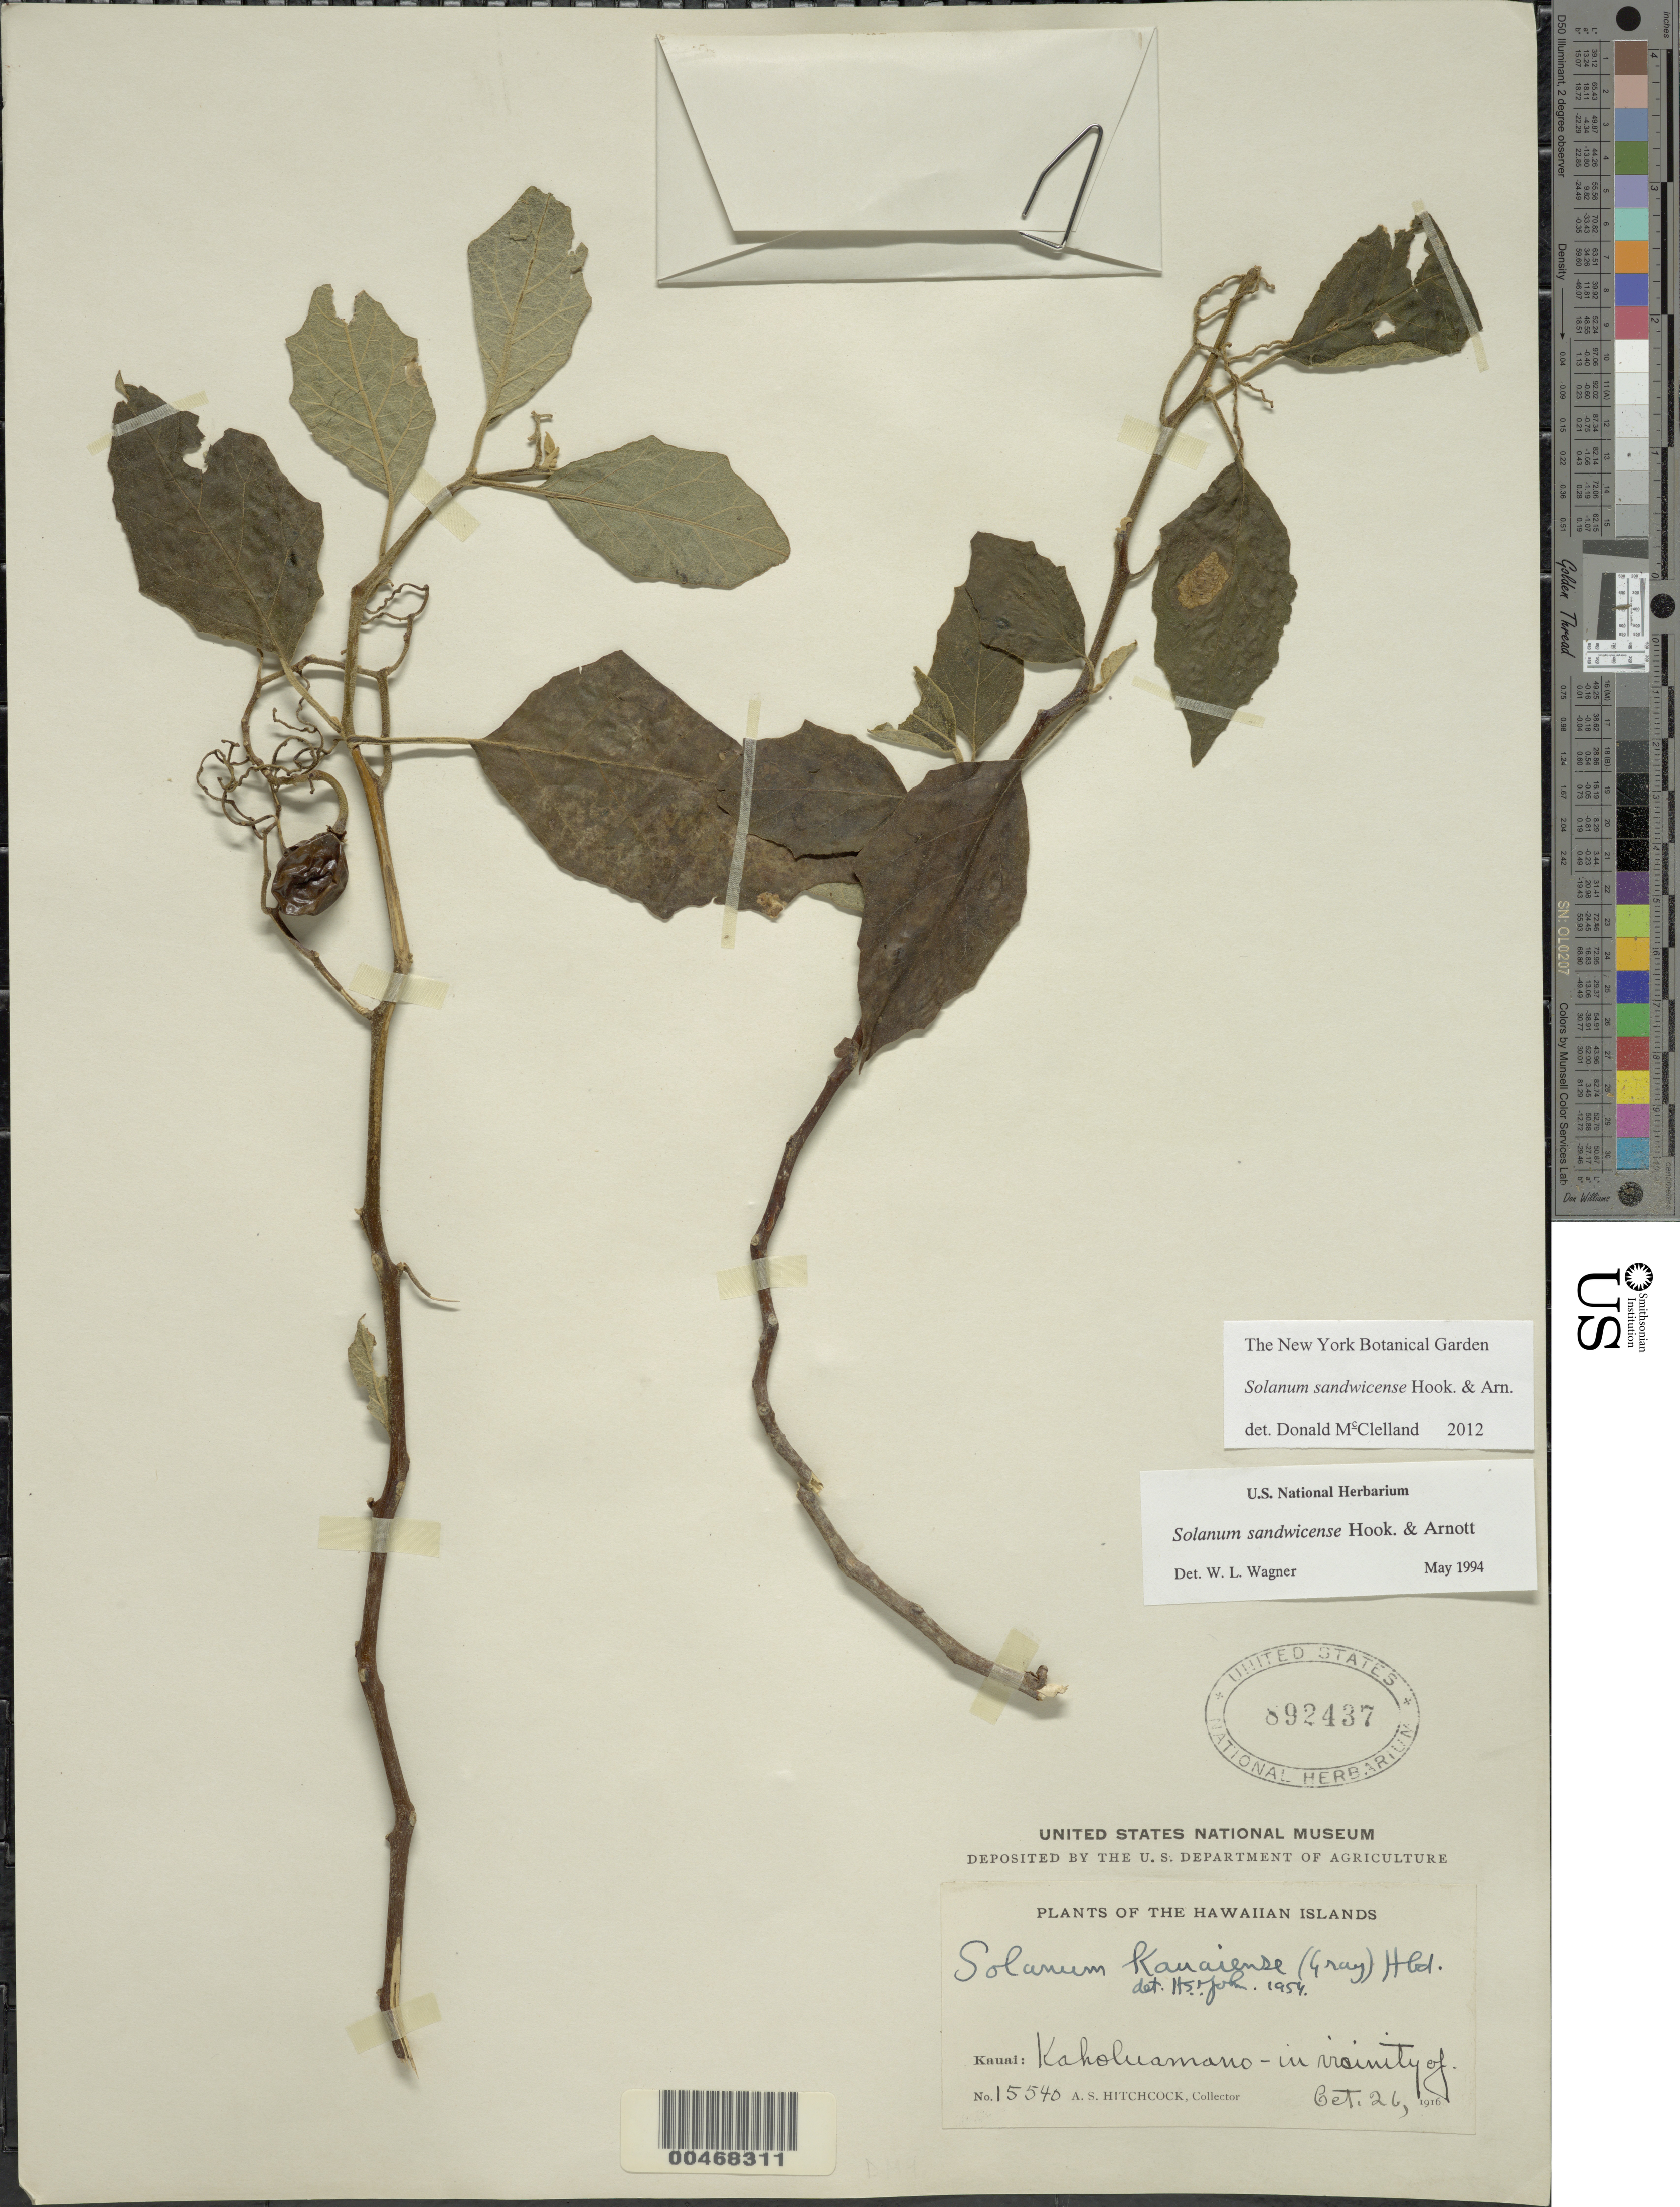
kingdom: Plantae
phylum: Tracheophyta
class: Magnoliopsida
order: Solanales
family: Solanaceae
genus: Solanum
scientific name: Solanum sandwicense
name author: Hook. & Arn.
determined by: Wagner, W. L., (BOT), Smithsonian Institution - National Museum of Natural History (UNITED STATES)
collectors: A. S. Hitchcock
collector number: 15540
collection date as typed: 26 Oct 1916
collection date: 1916-10-26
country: United States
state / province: Hawaii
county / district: Kauai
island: Kaua'i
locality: Kaholuamano, in vicinity of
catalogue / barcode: US 892437